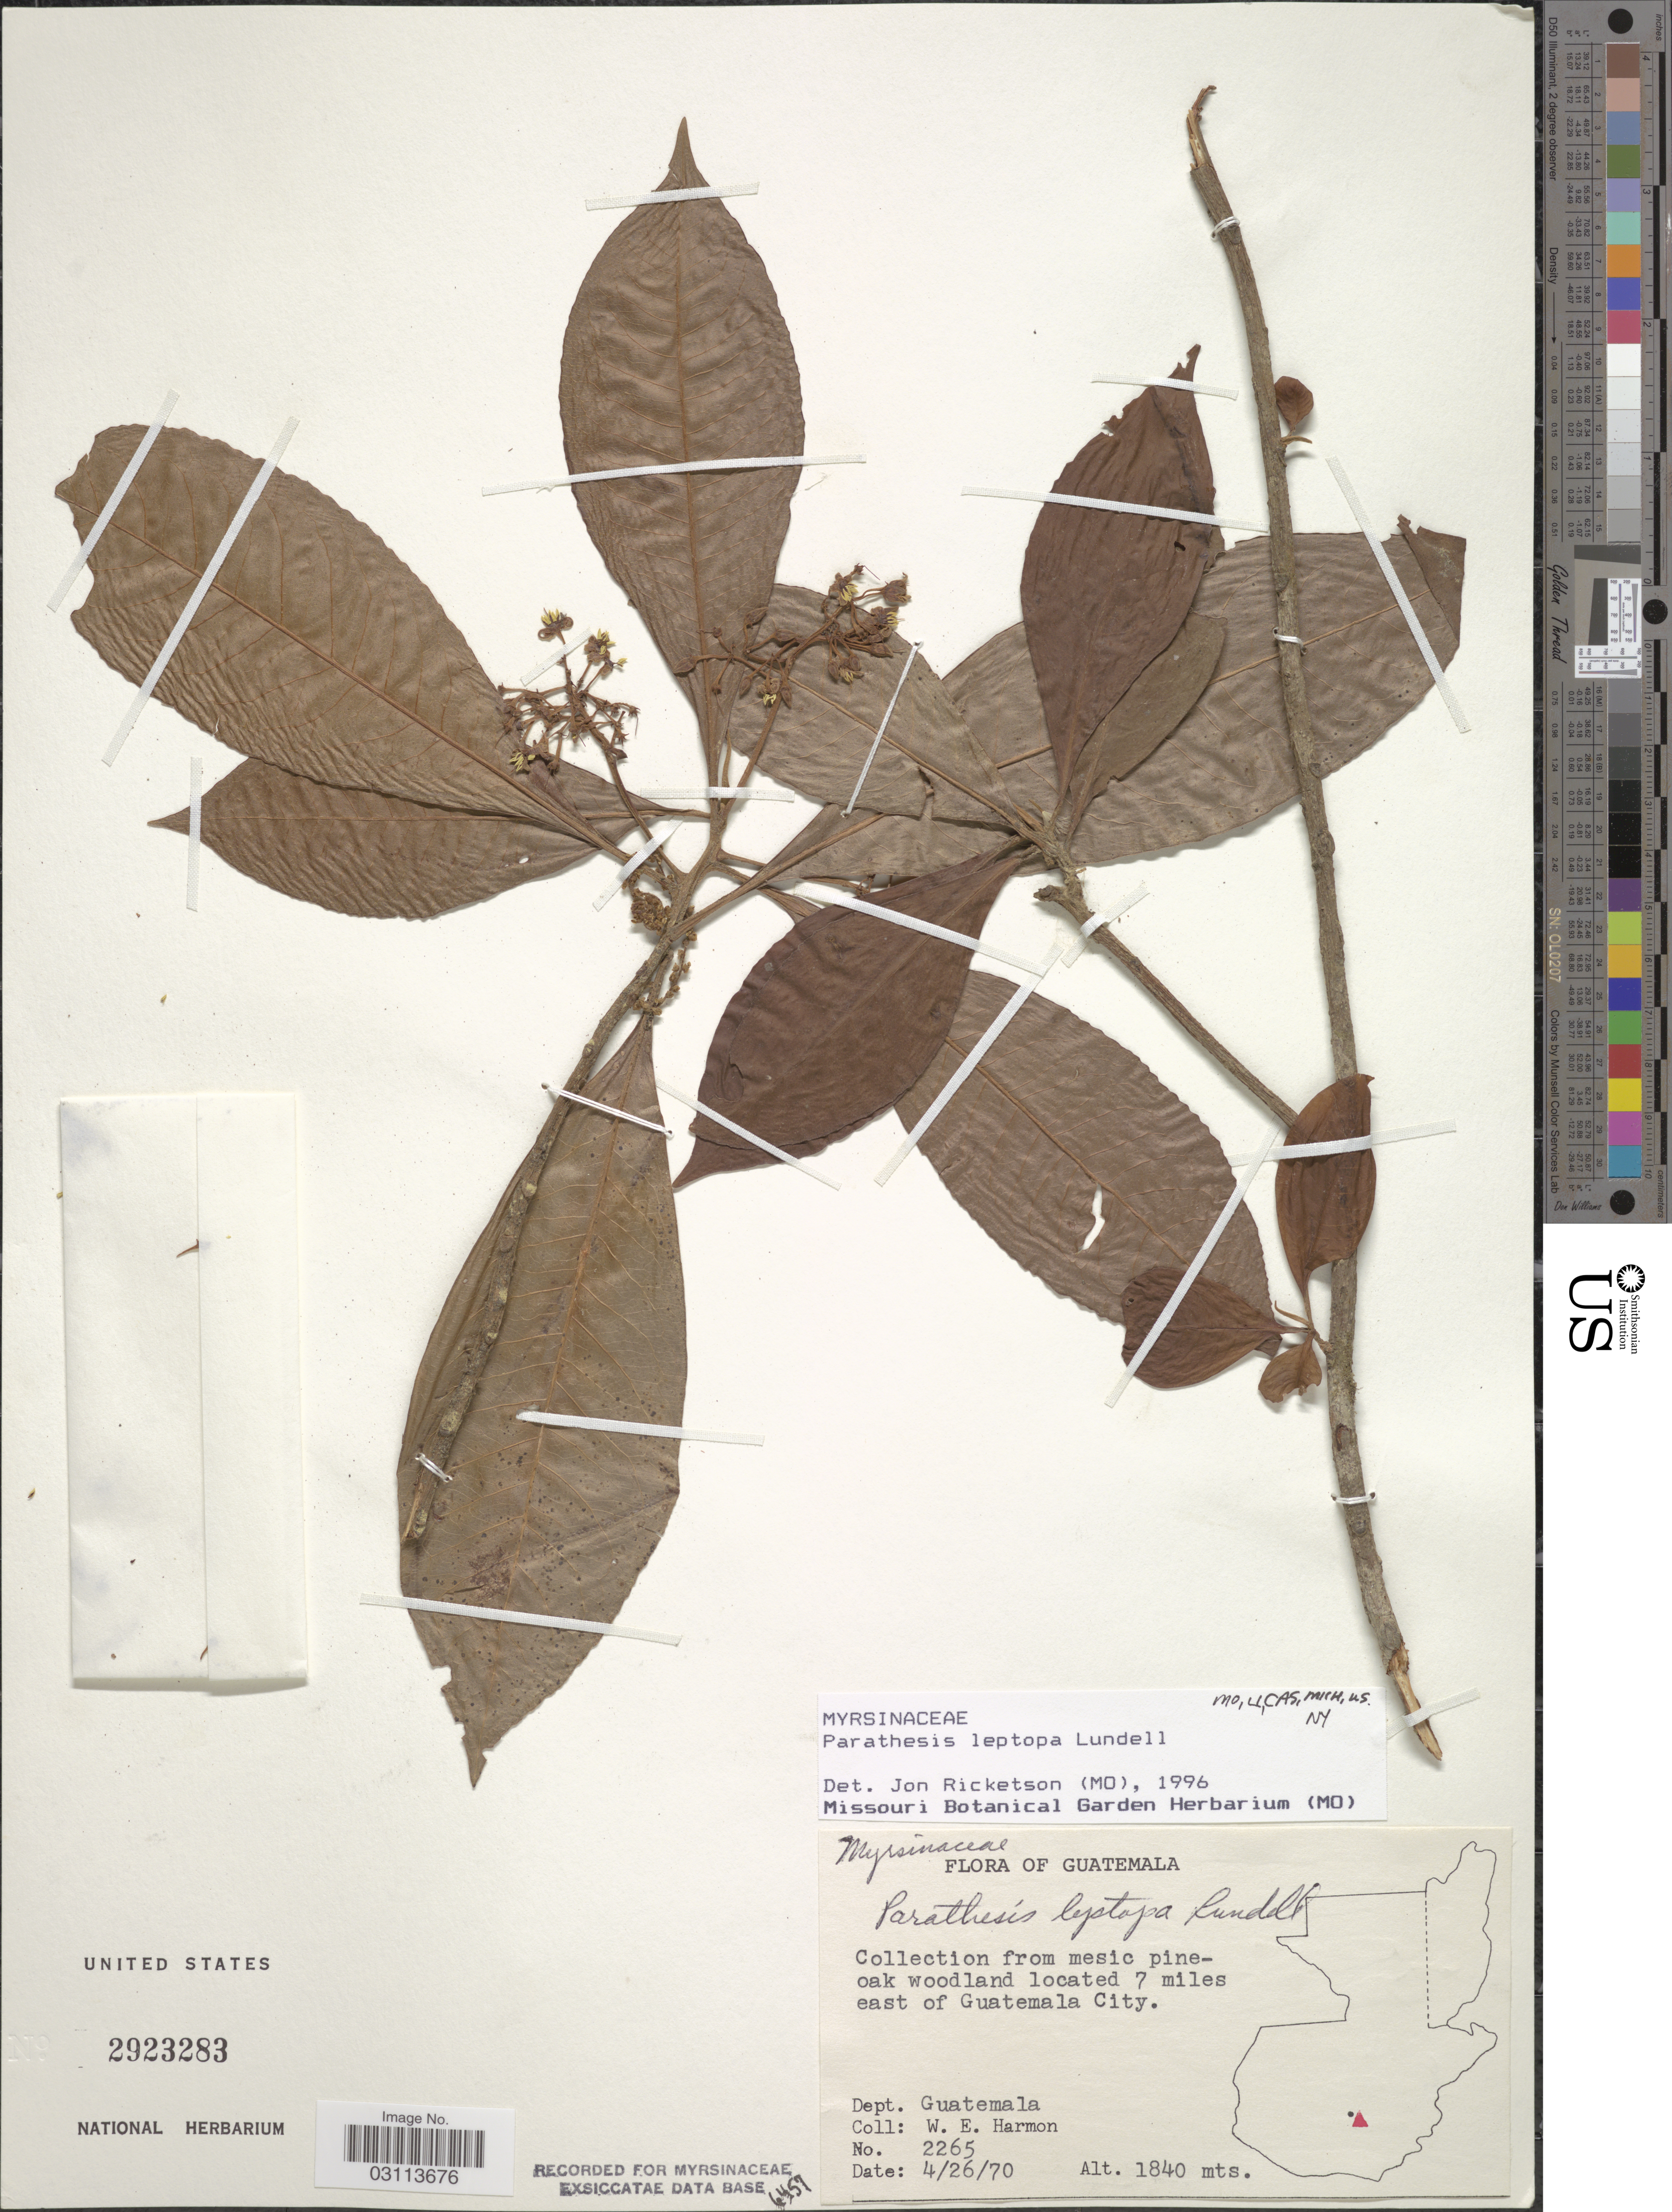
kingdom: Plantae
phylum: Tracheophyta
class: Magnoliopsida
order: Ericales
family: Primulaceae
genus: Parathesis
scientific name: Parathesis leptopa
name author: Lundell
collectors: W. E. Harmon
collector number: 2265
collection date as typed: Transcribed d/m/y: 26/4/70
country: Guatemala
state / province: Guatemala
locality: Collection from mesic pine-oak woodland located 7 miles east of Guatemala City. Dept. Guatemala.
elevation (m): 1840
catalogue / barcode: US 2923283